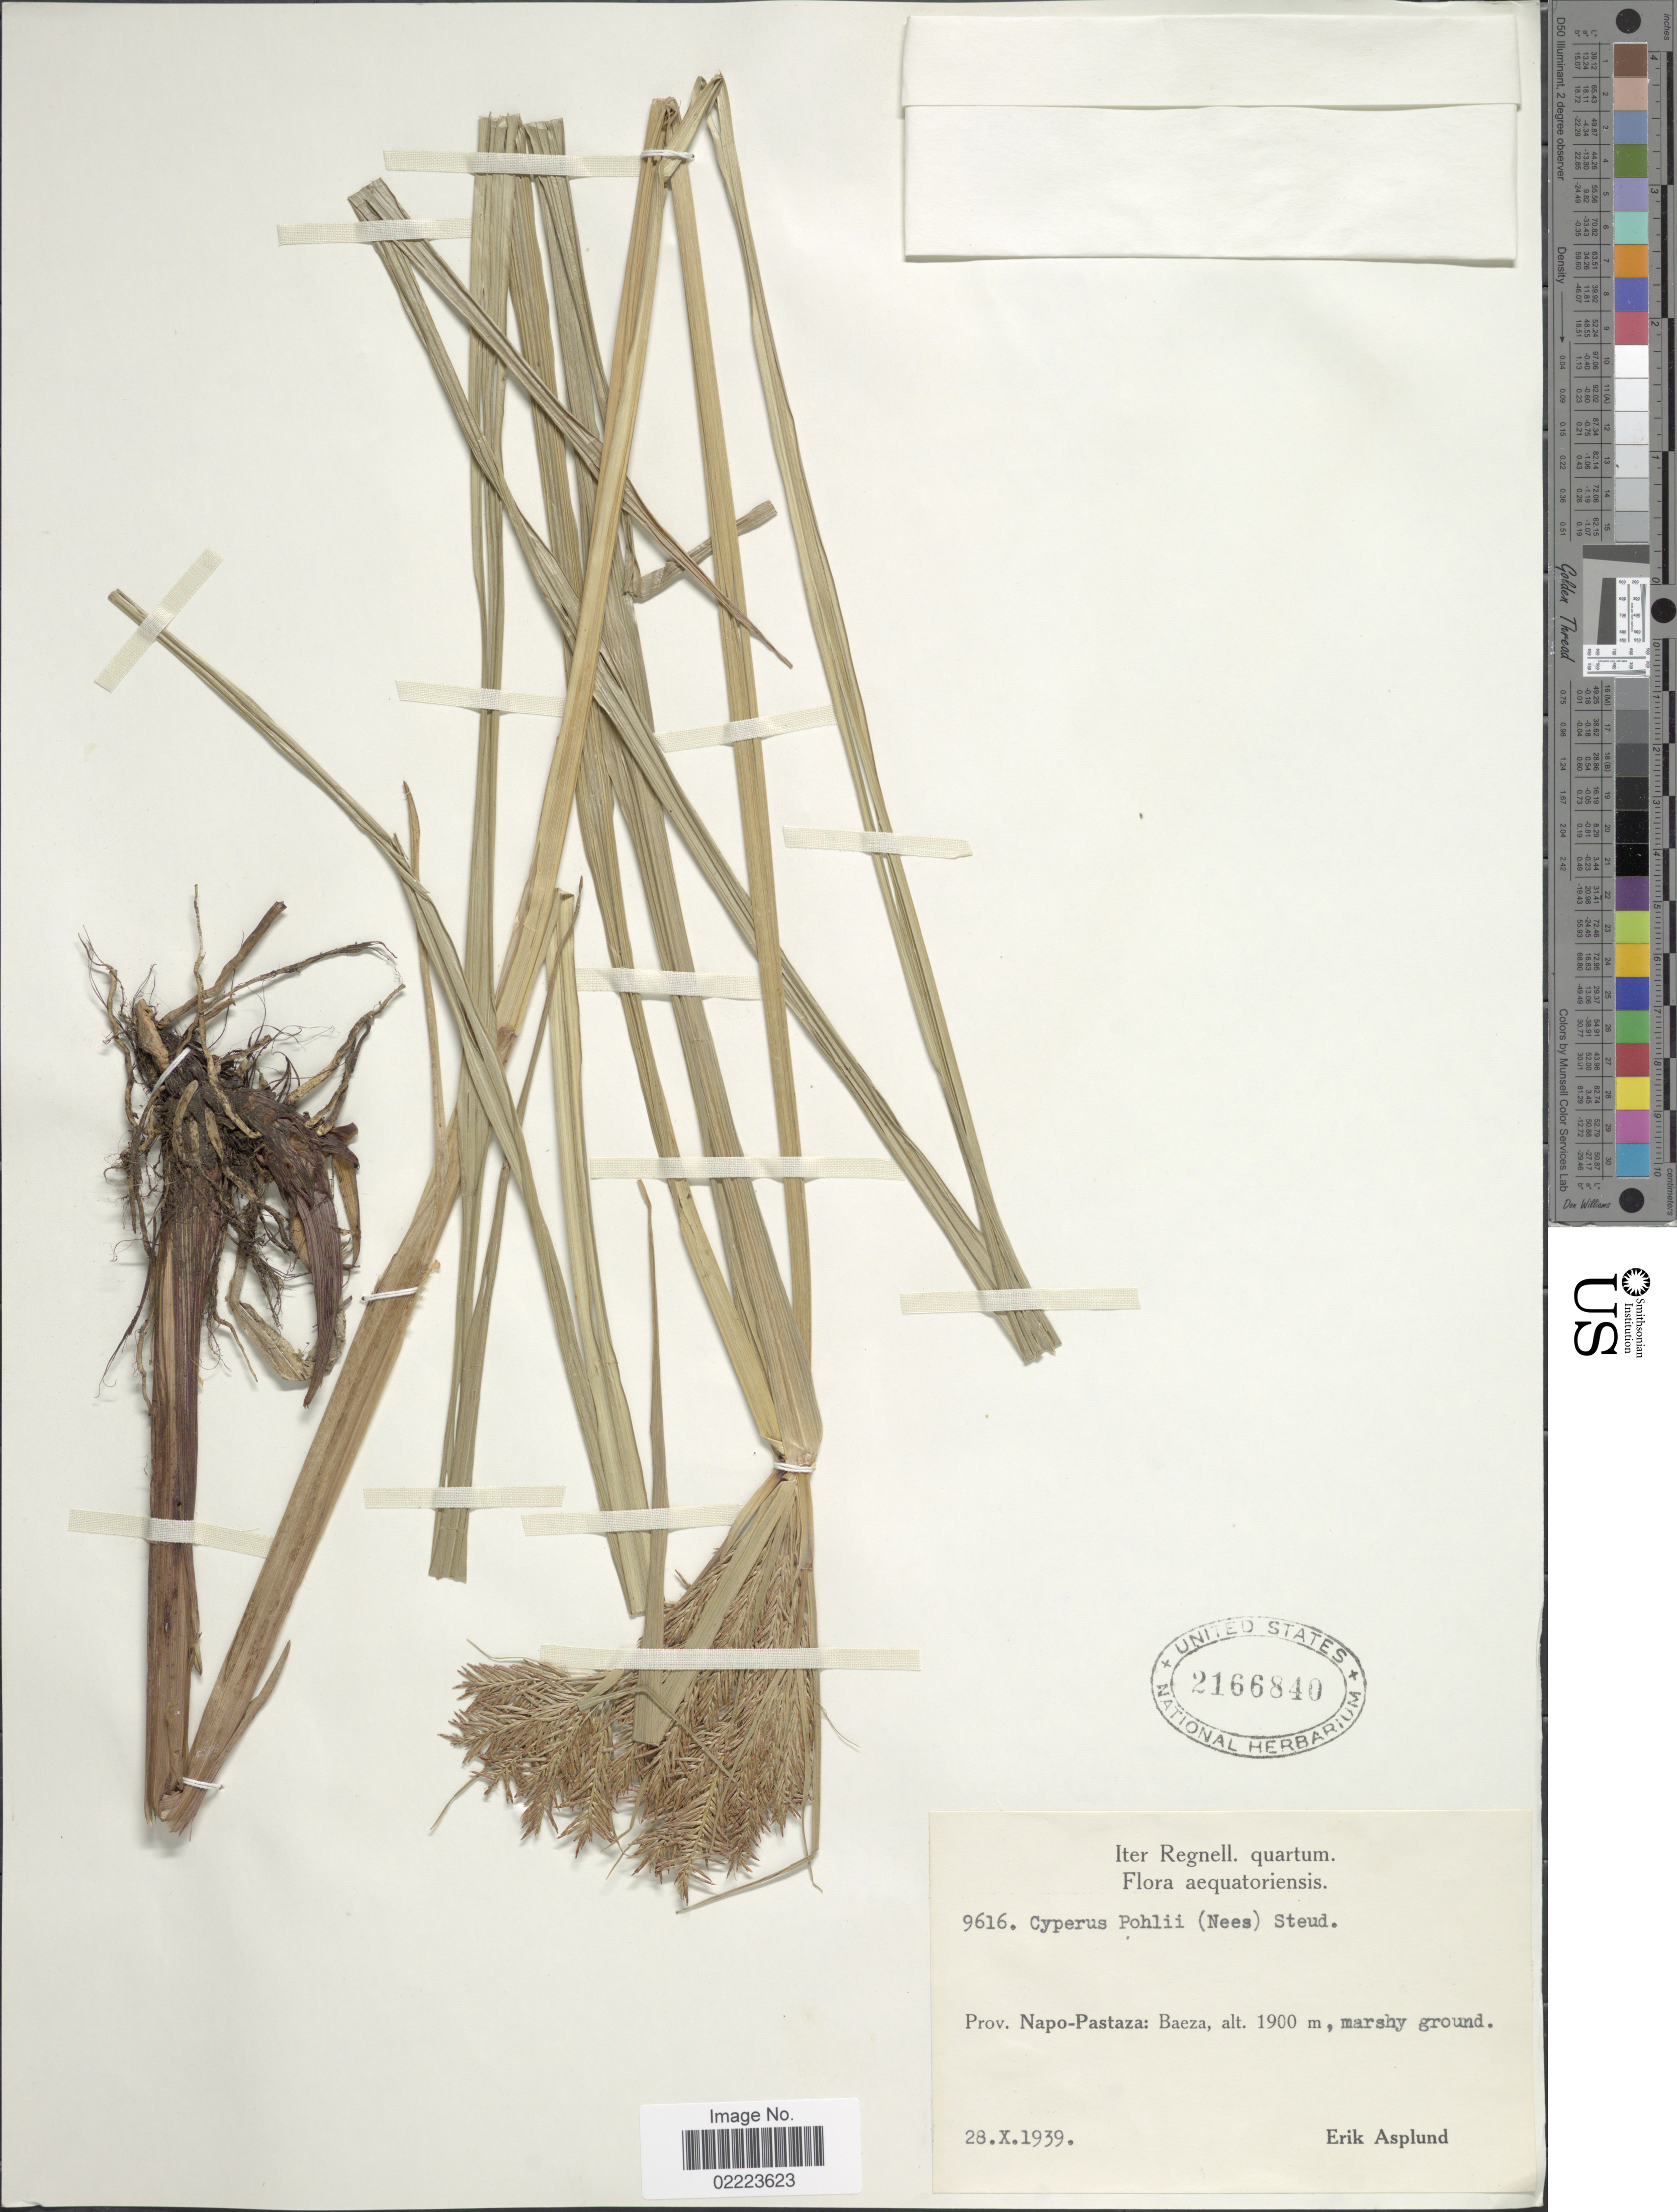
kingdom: Plantae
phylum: Tracheophyta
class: Liliopsida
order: Poales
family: Cyperaceae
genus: Cyperus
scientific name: Cyperus pohlii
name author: (Nees) Steud.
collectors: E. Asplund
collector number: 9616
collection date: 1939-10-28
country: Ecuador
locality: Prov. Napo-Pastaza: Baeza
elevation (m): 1900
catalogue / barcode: US 2166840